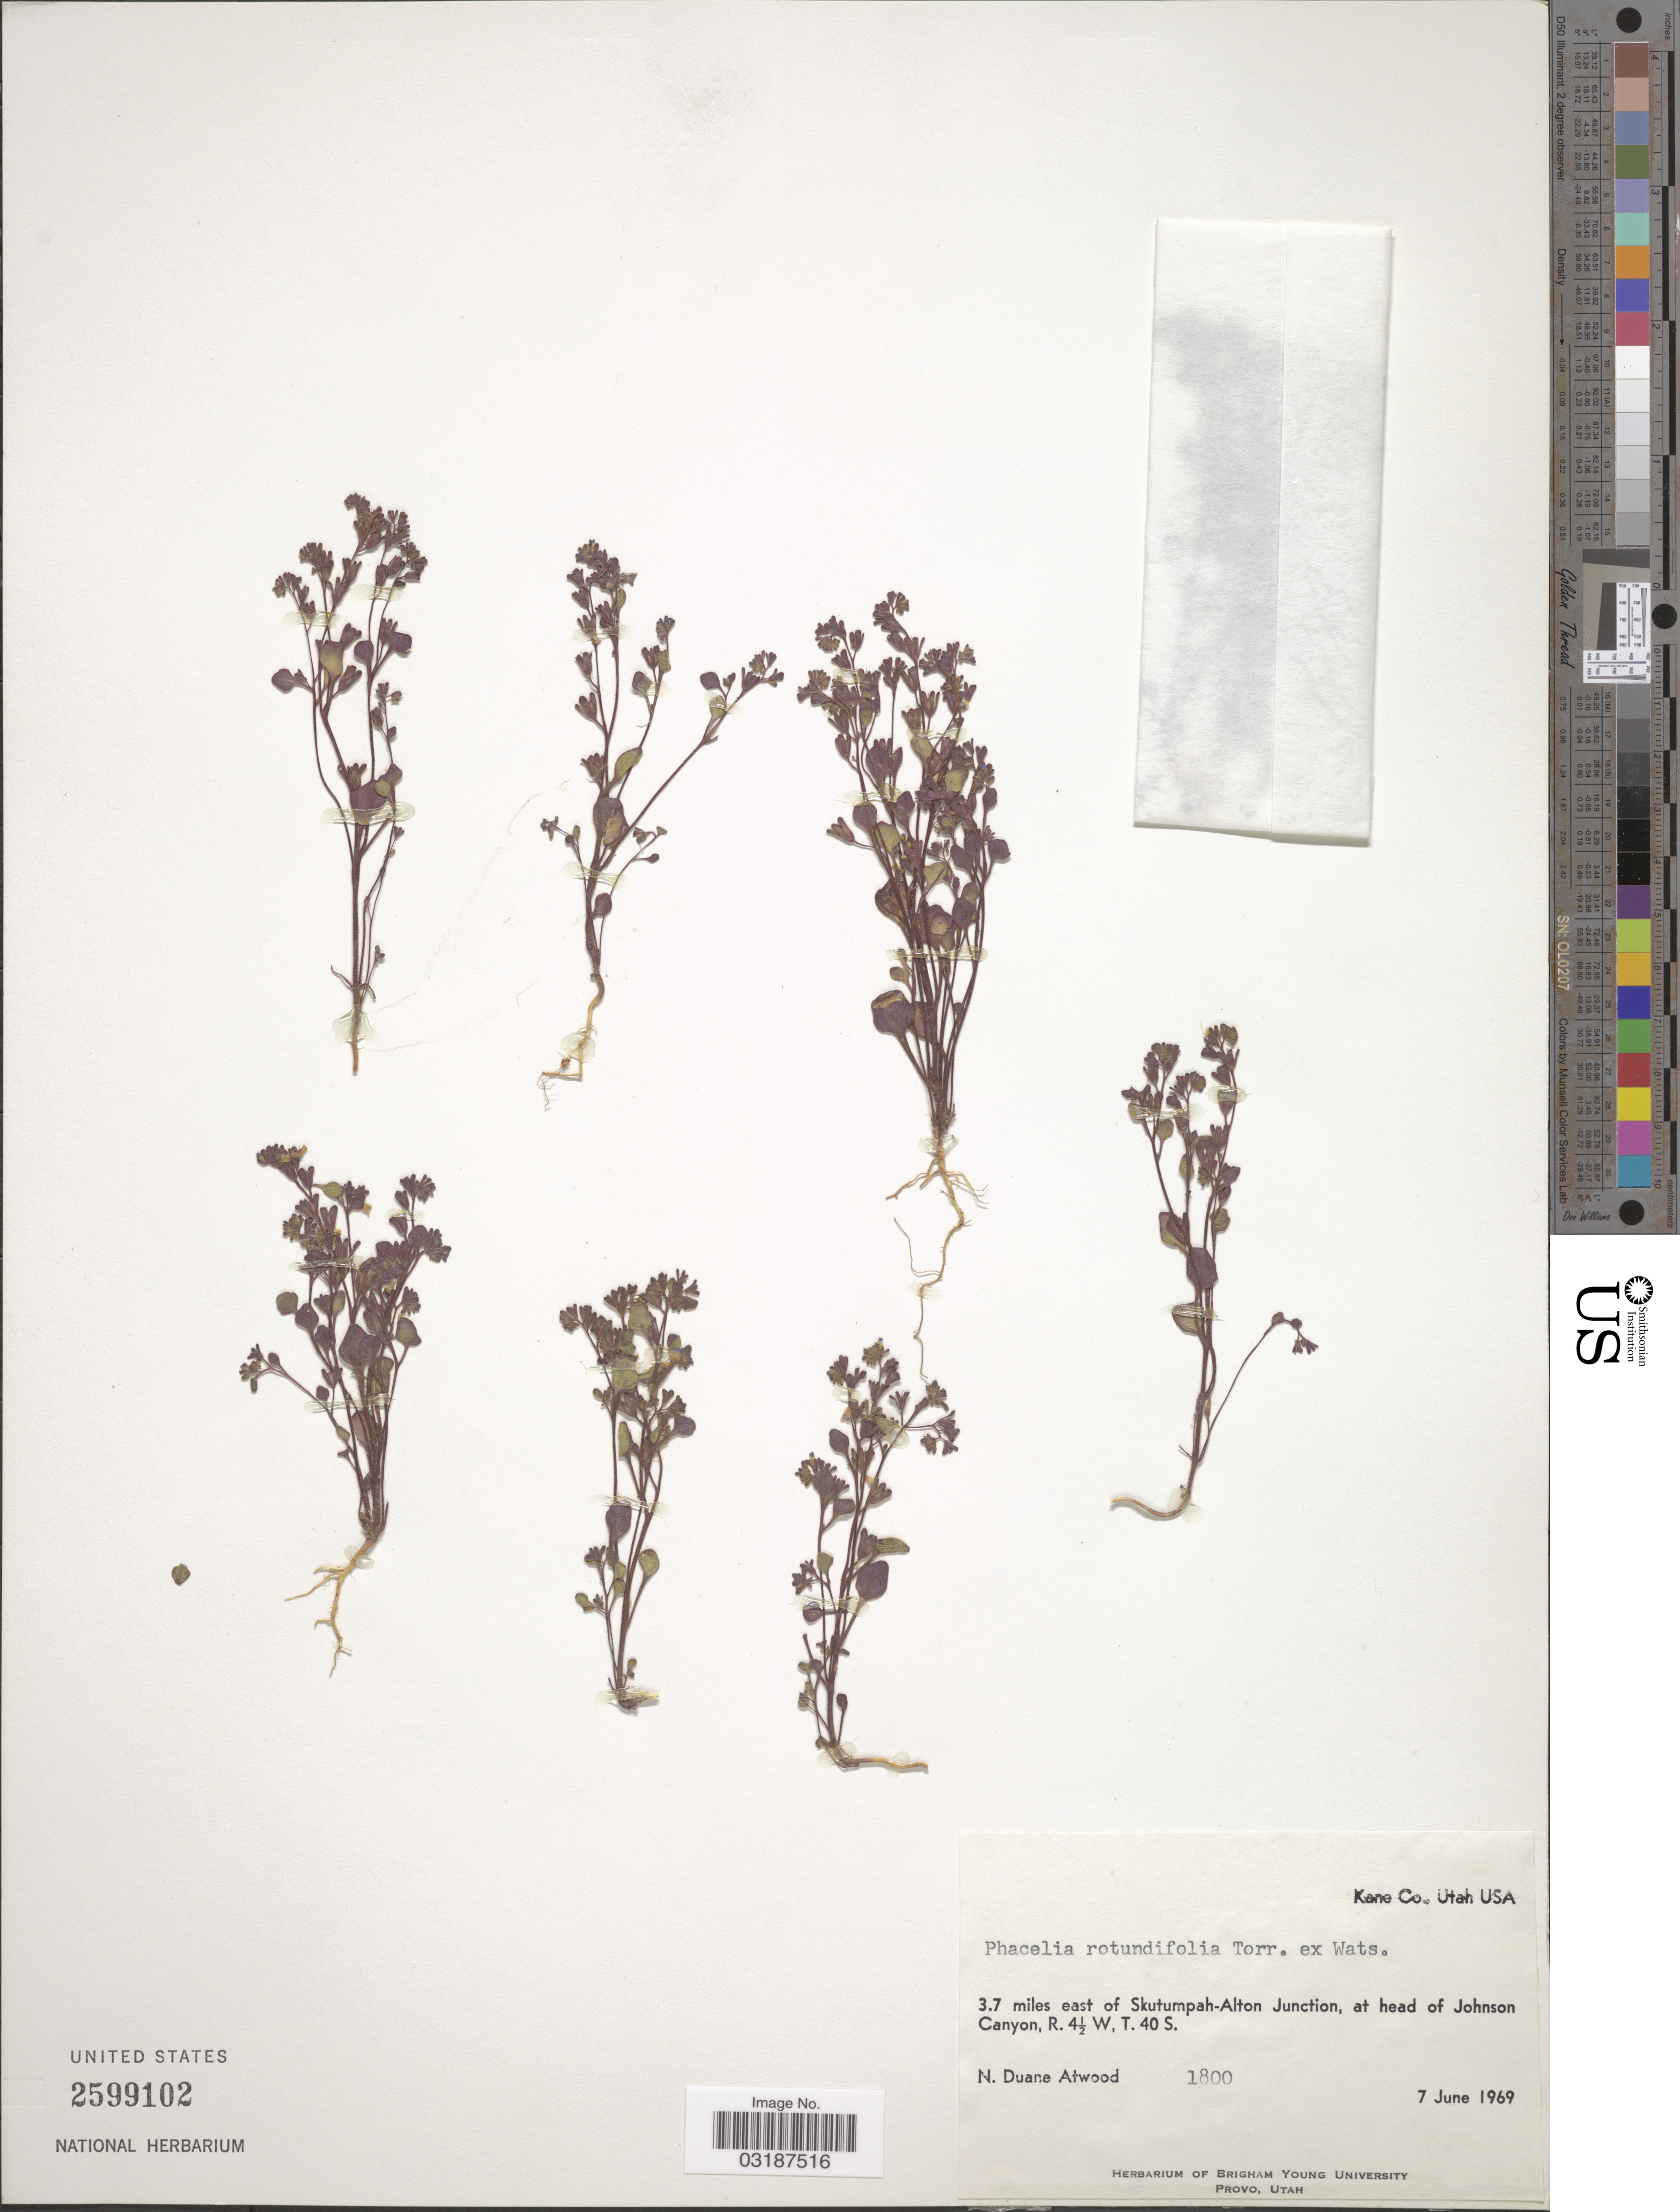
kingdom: Plantae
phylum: Tracheophyta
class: Magnoliopsida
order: Boraginales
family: Hydrophyllaceae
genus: Phacelia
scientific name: Phacelia rotundifolia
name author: Torr. ex S. Watson in C. King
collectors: N. Atwood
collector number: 1800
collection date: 1969-06-07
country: United States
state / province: Utah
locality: Kane Co. 3.7 miles east of Skutumpah-Alton Junction, at head of Johnson Canyon, R. 4½ W, T. 40 S.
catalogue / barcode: US 2599102